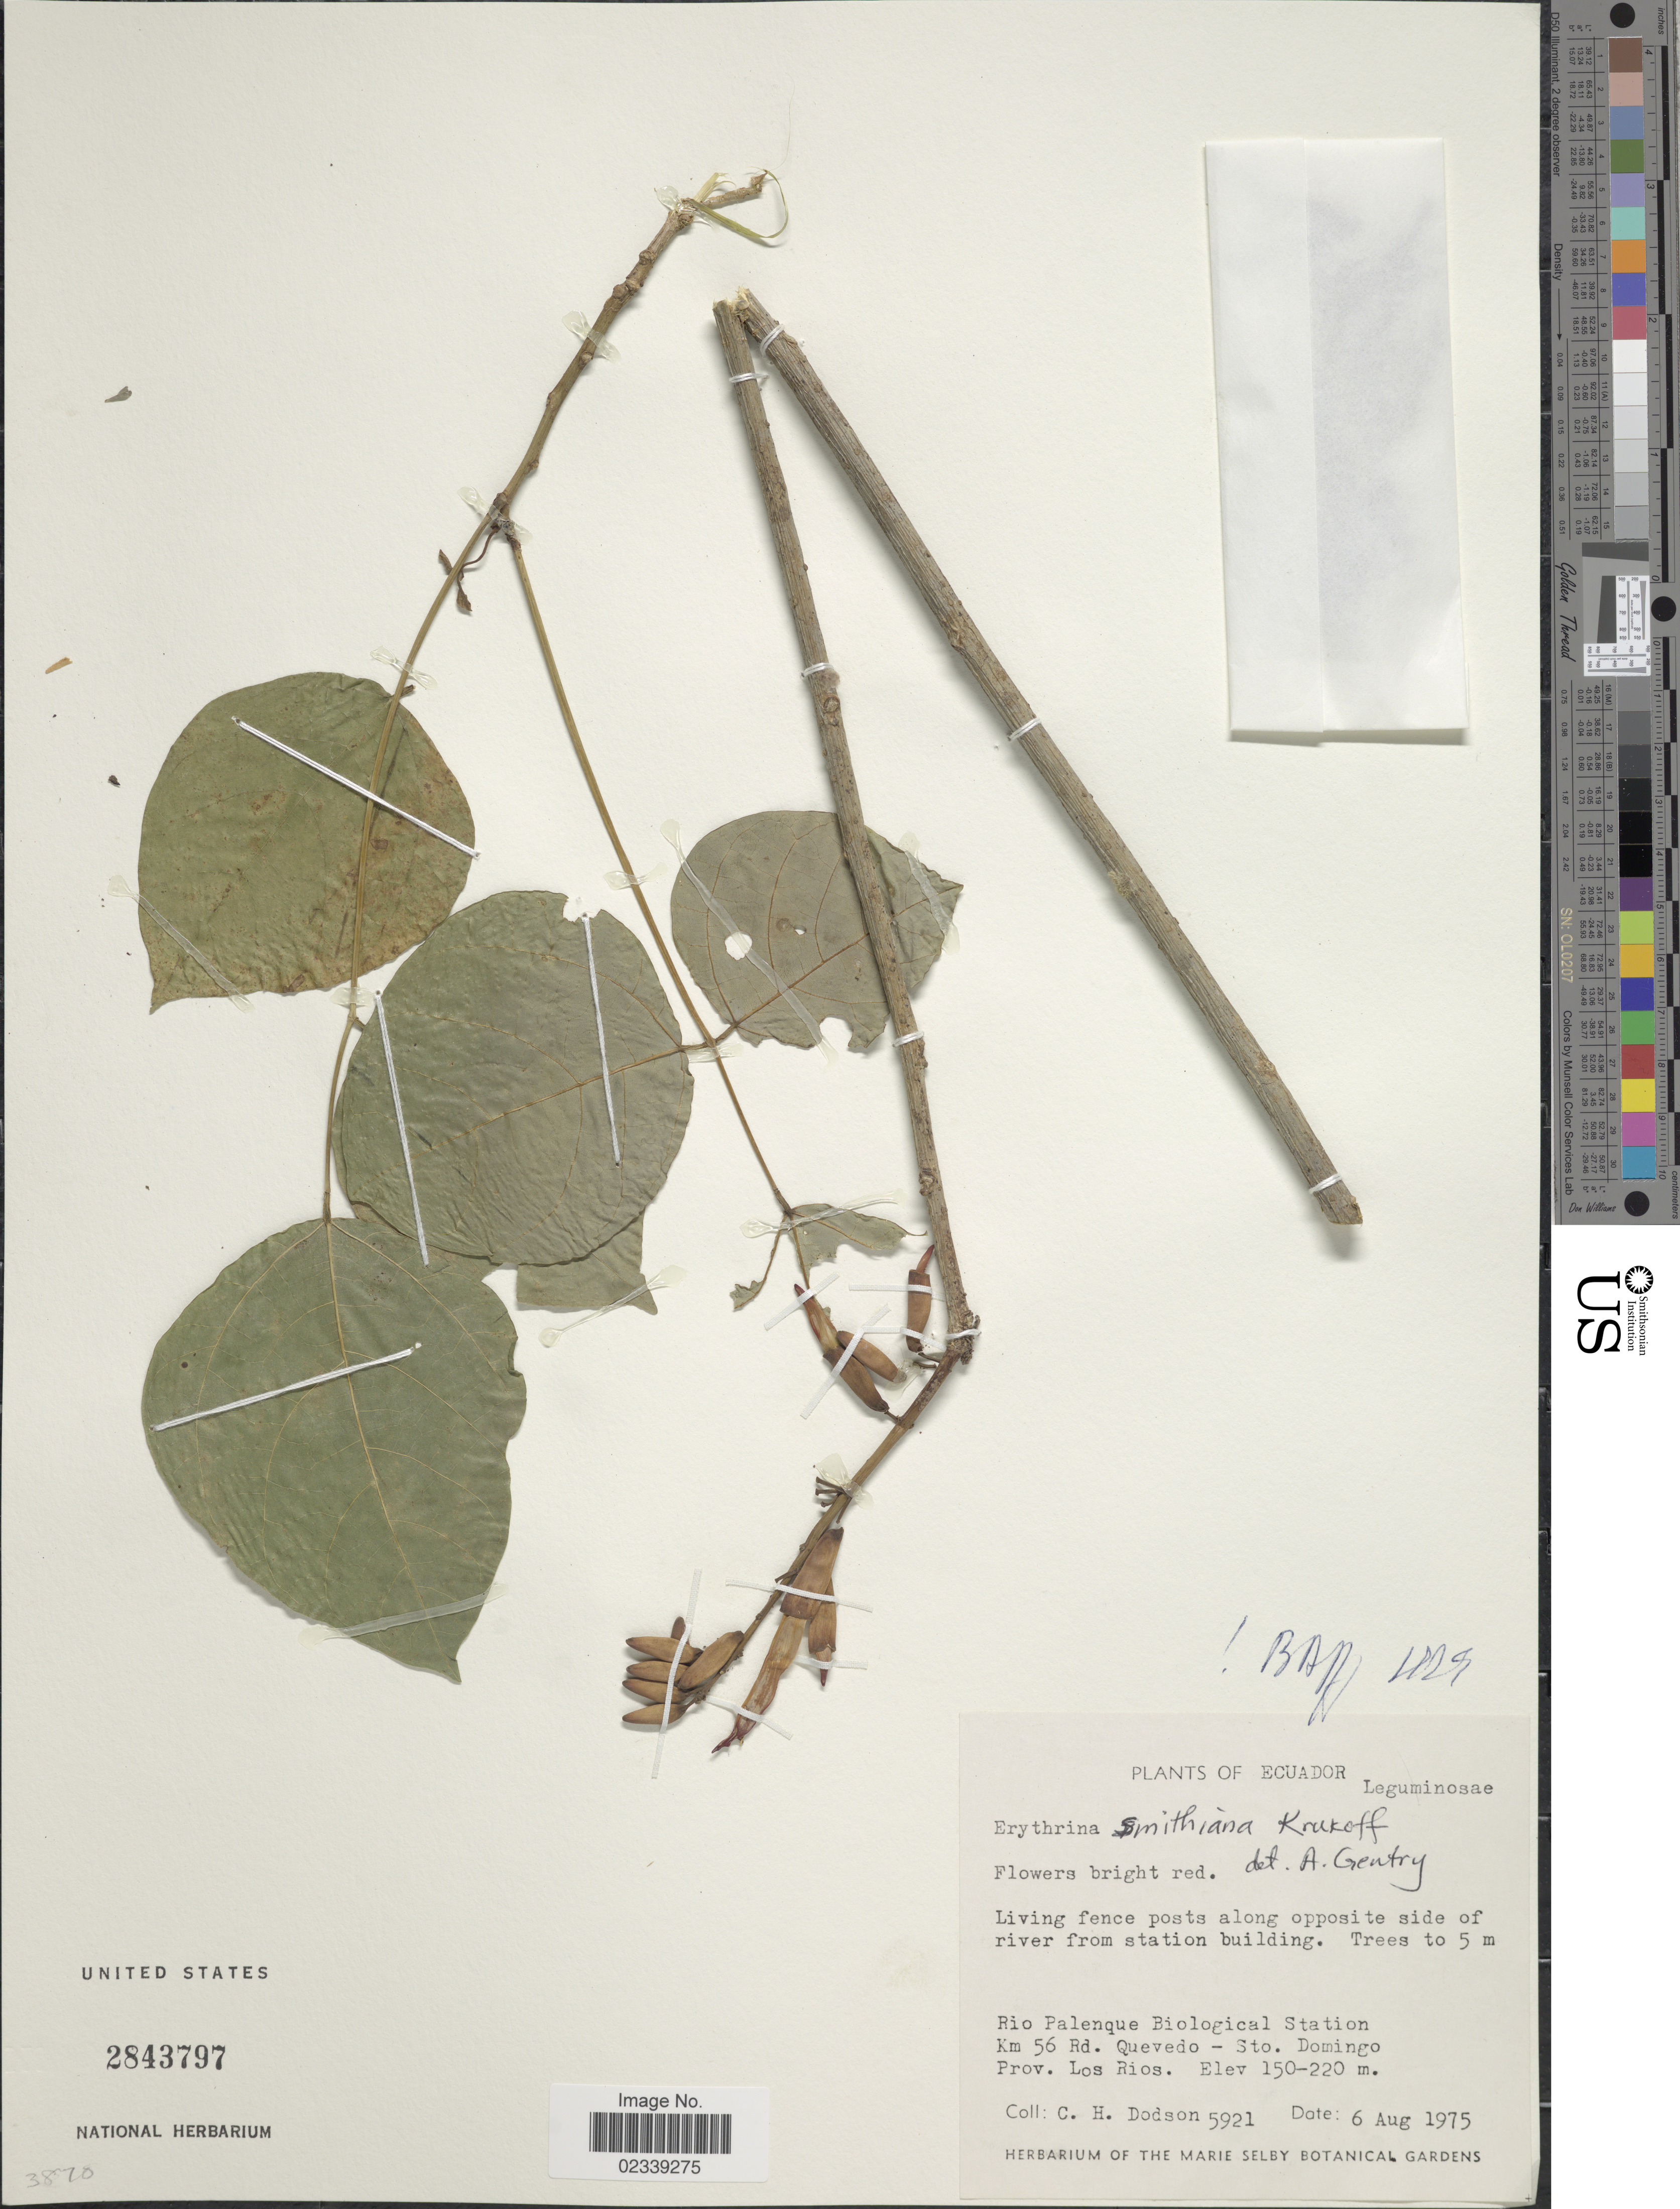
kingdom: Plantae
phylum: Tracheophyta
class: Magnoliopsida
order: Fabales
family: Fabaceae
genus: Erythrina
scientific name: Erythrina smithiana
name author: Krukoff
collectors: C. H. Dodson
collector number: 5921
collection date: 1975-08-06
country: Ecuador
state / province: Los Ríos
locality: Rio Palenque Biological Station Km 56 Rd. Quevedo-Sto. Domingo, living fence posts along opposite side of river from station buidling.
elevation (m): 150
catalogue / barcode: US 2843797